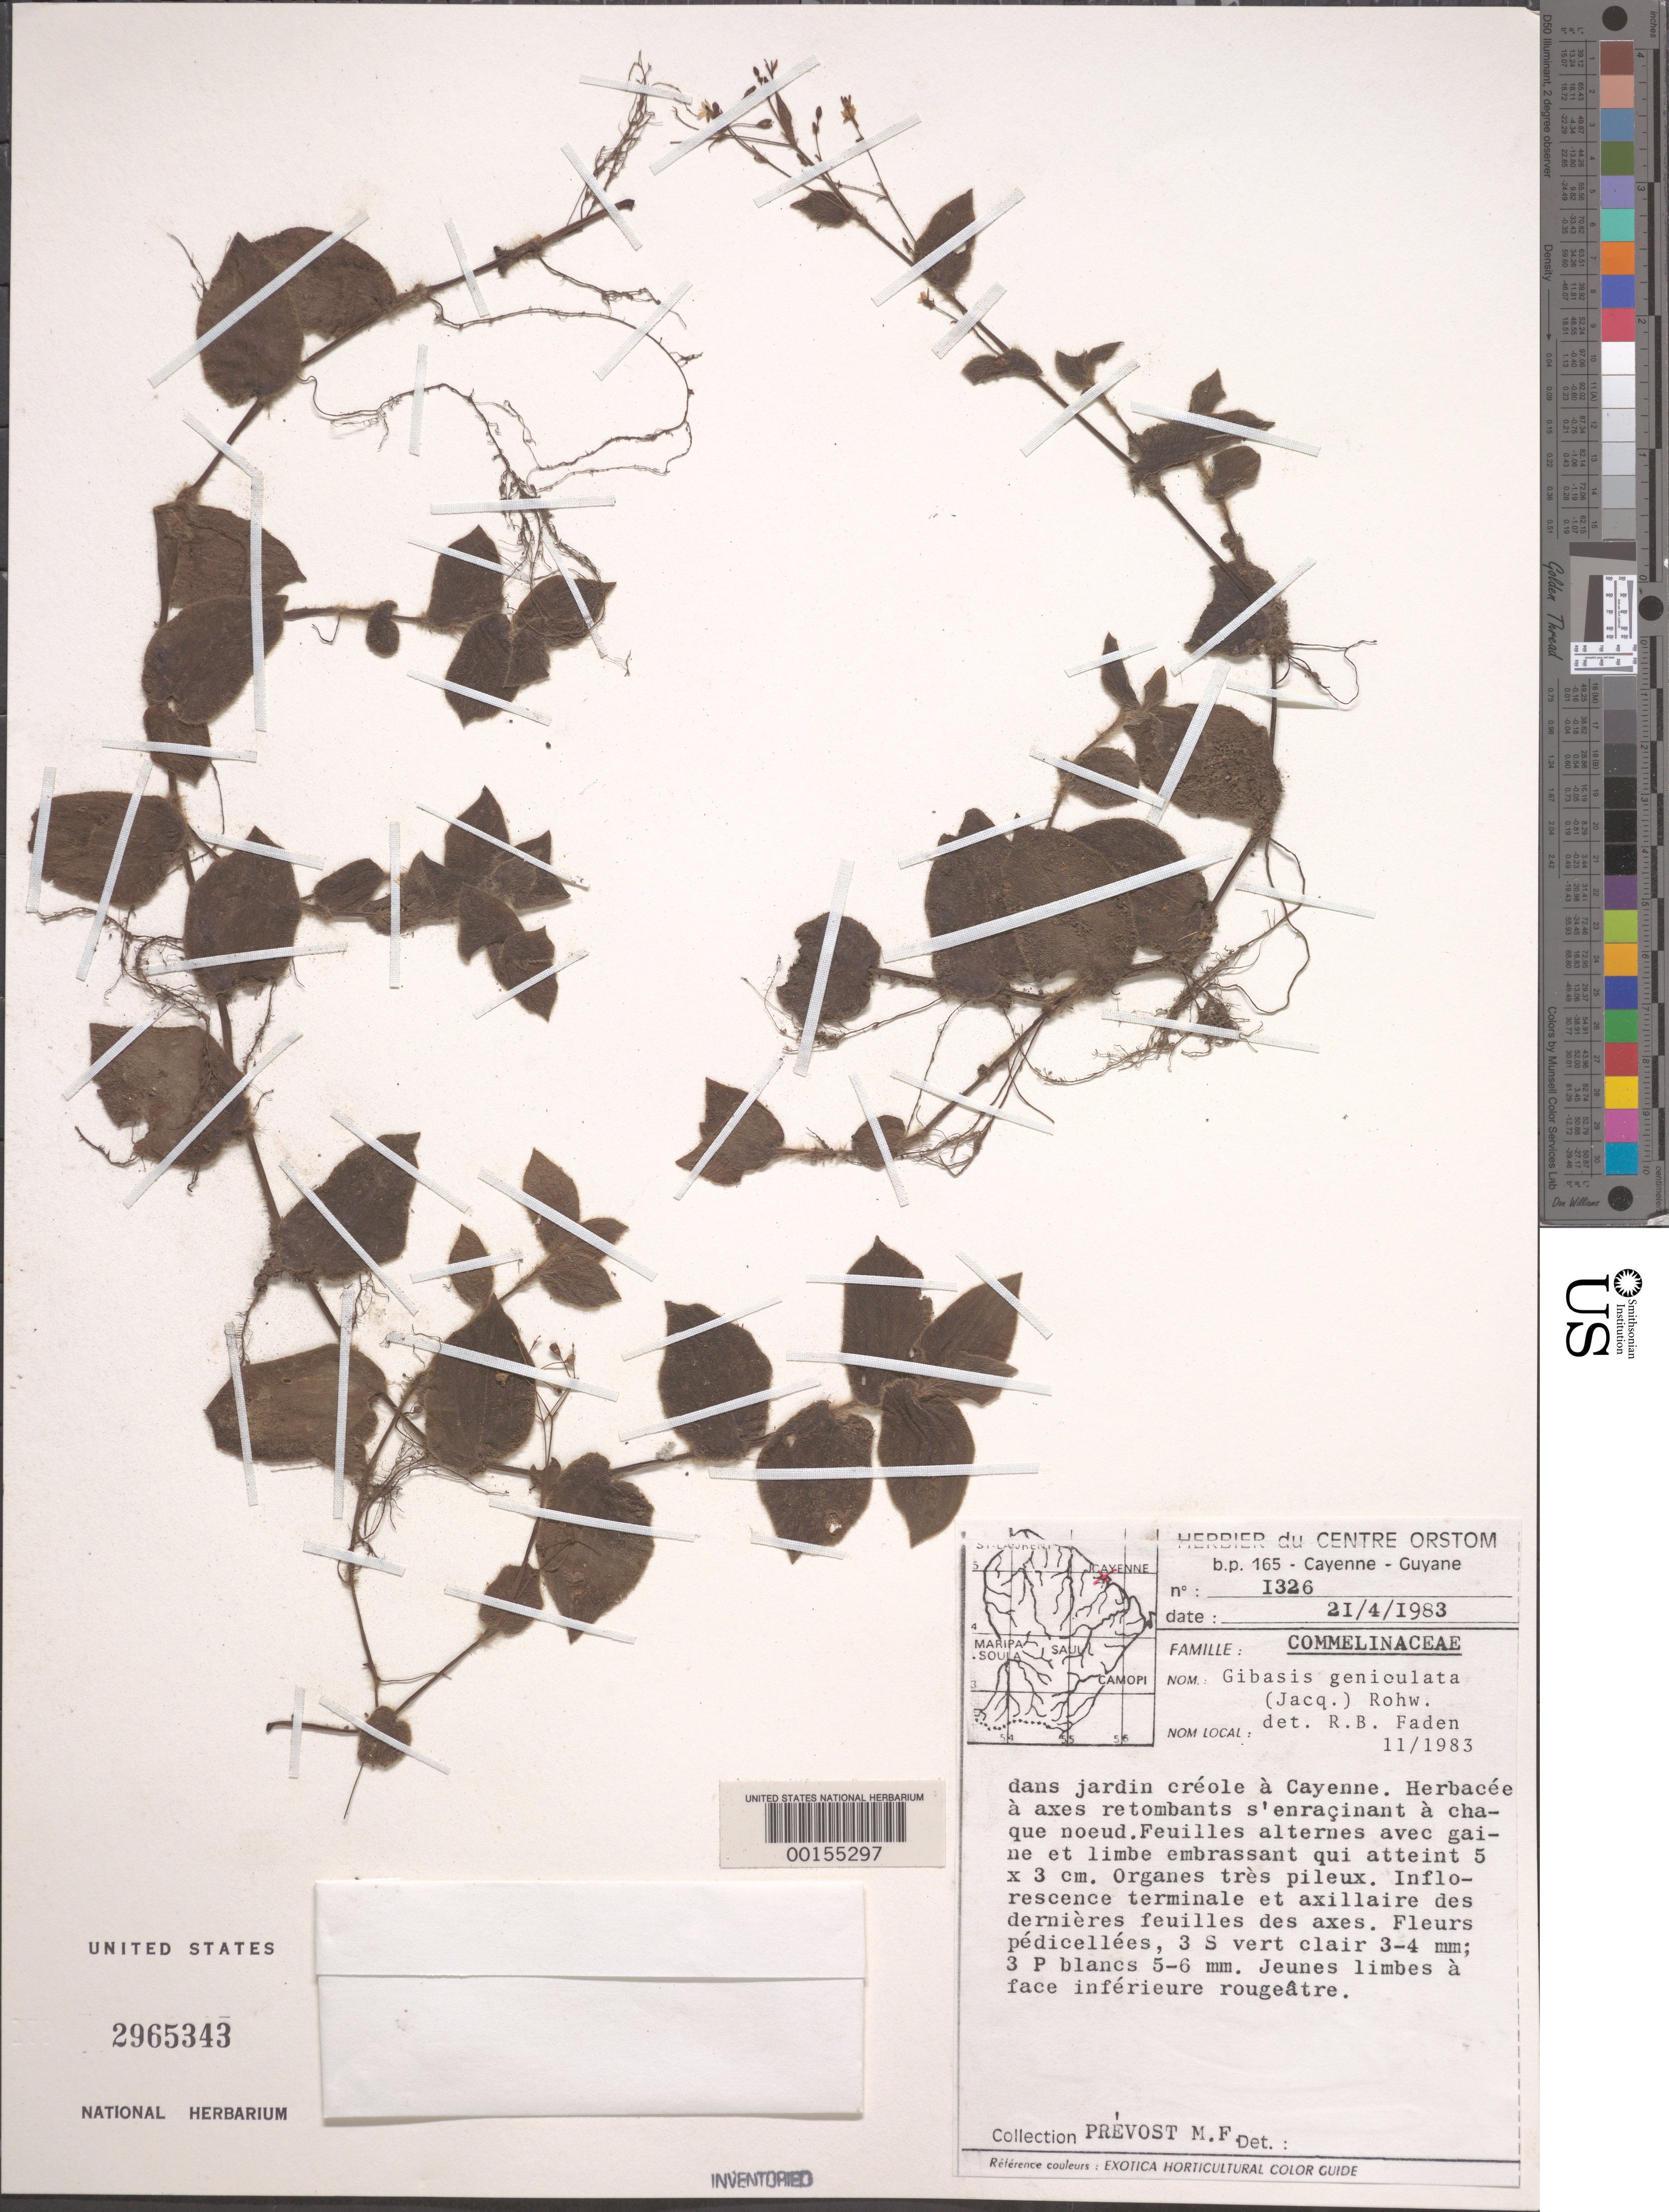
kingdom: Plantae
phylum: Tracheophyta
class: Liliopsida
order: Commelinales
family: Commelinaceae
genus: Gibasis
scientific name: Gibasis geniculata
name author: (Jacq.) Rohweder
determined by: Faden, Robert B., (US), Smithsonian Institution - National Museum of Natural History (UNITED STATES)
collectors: M.-F. Prévost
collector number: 1326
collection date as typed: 21 Apr 1983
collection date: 1983-04-21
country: Guyana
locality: Cayenne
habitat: Gardin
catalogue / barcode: US 2965343